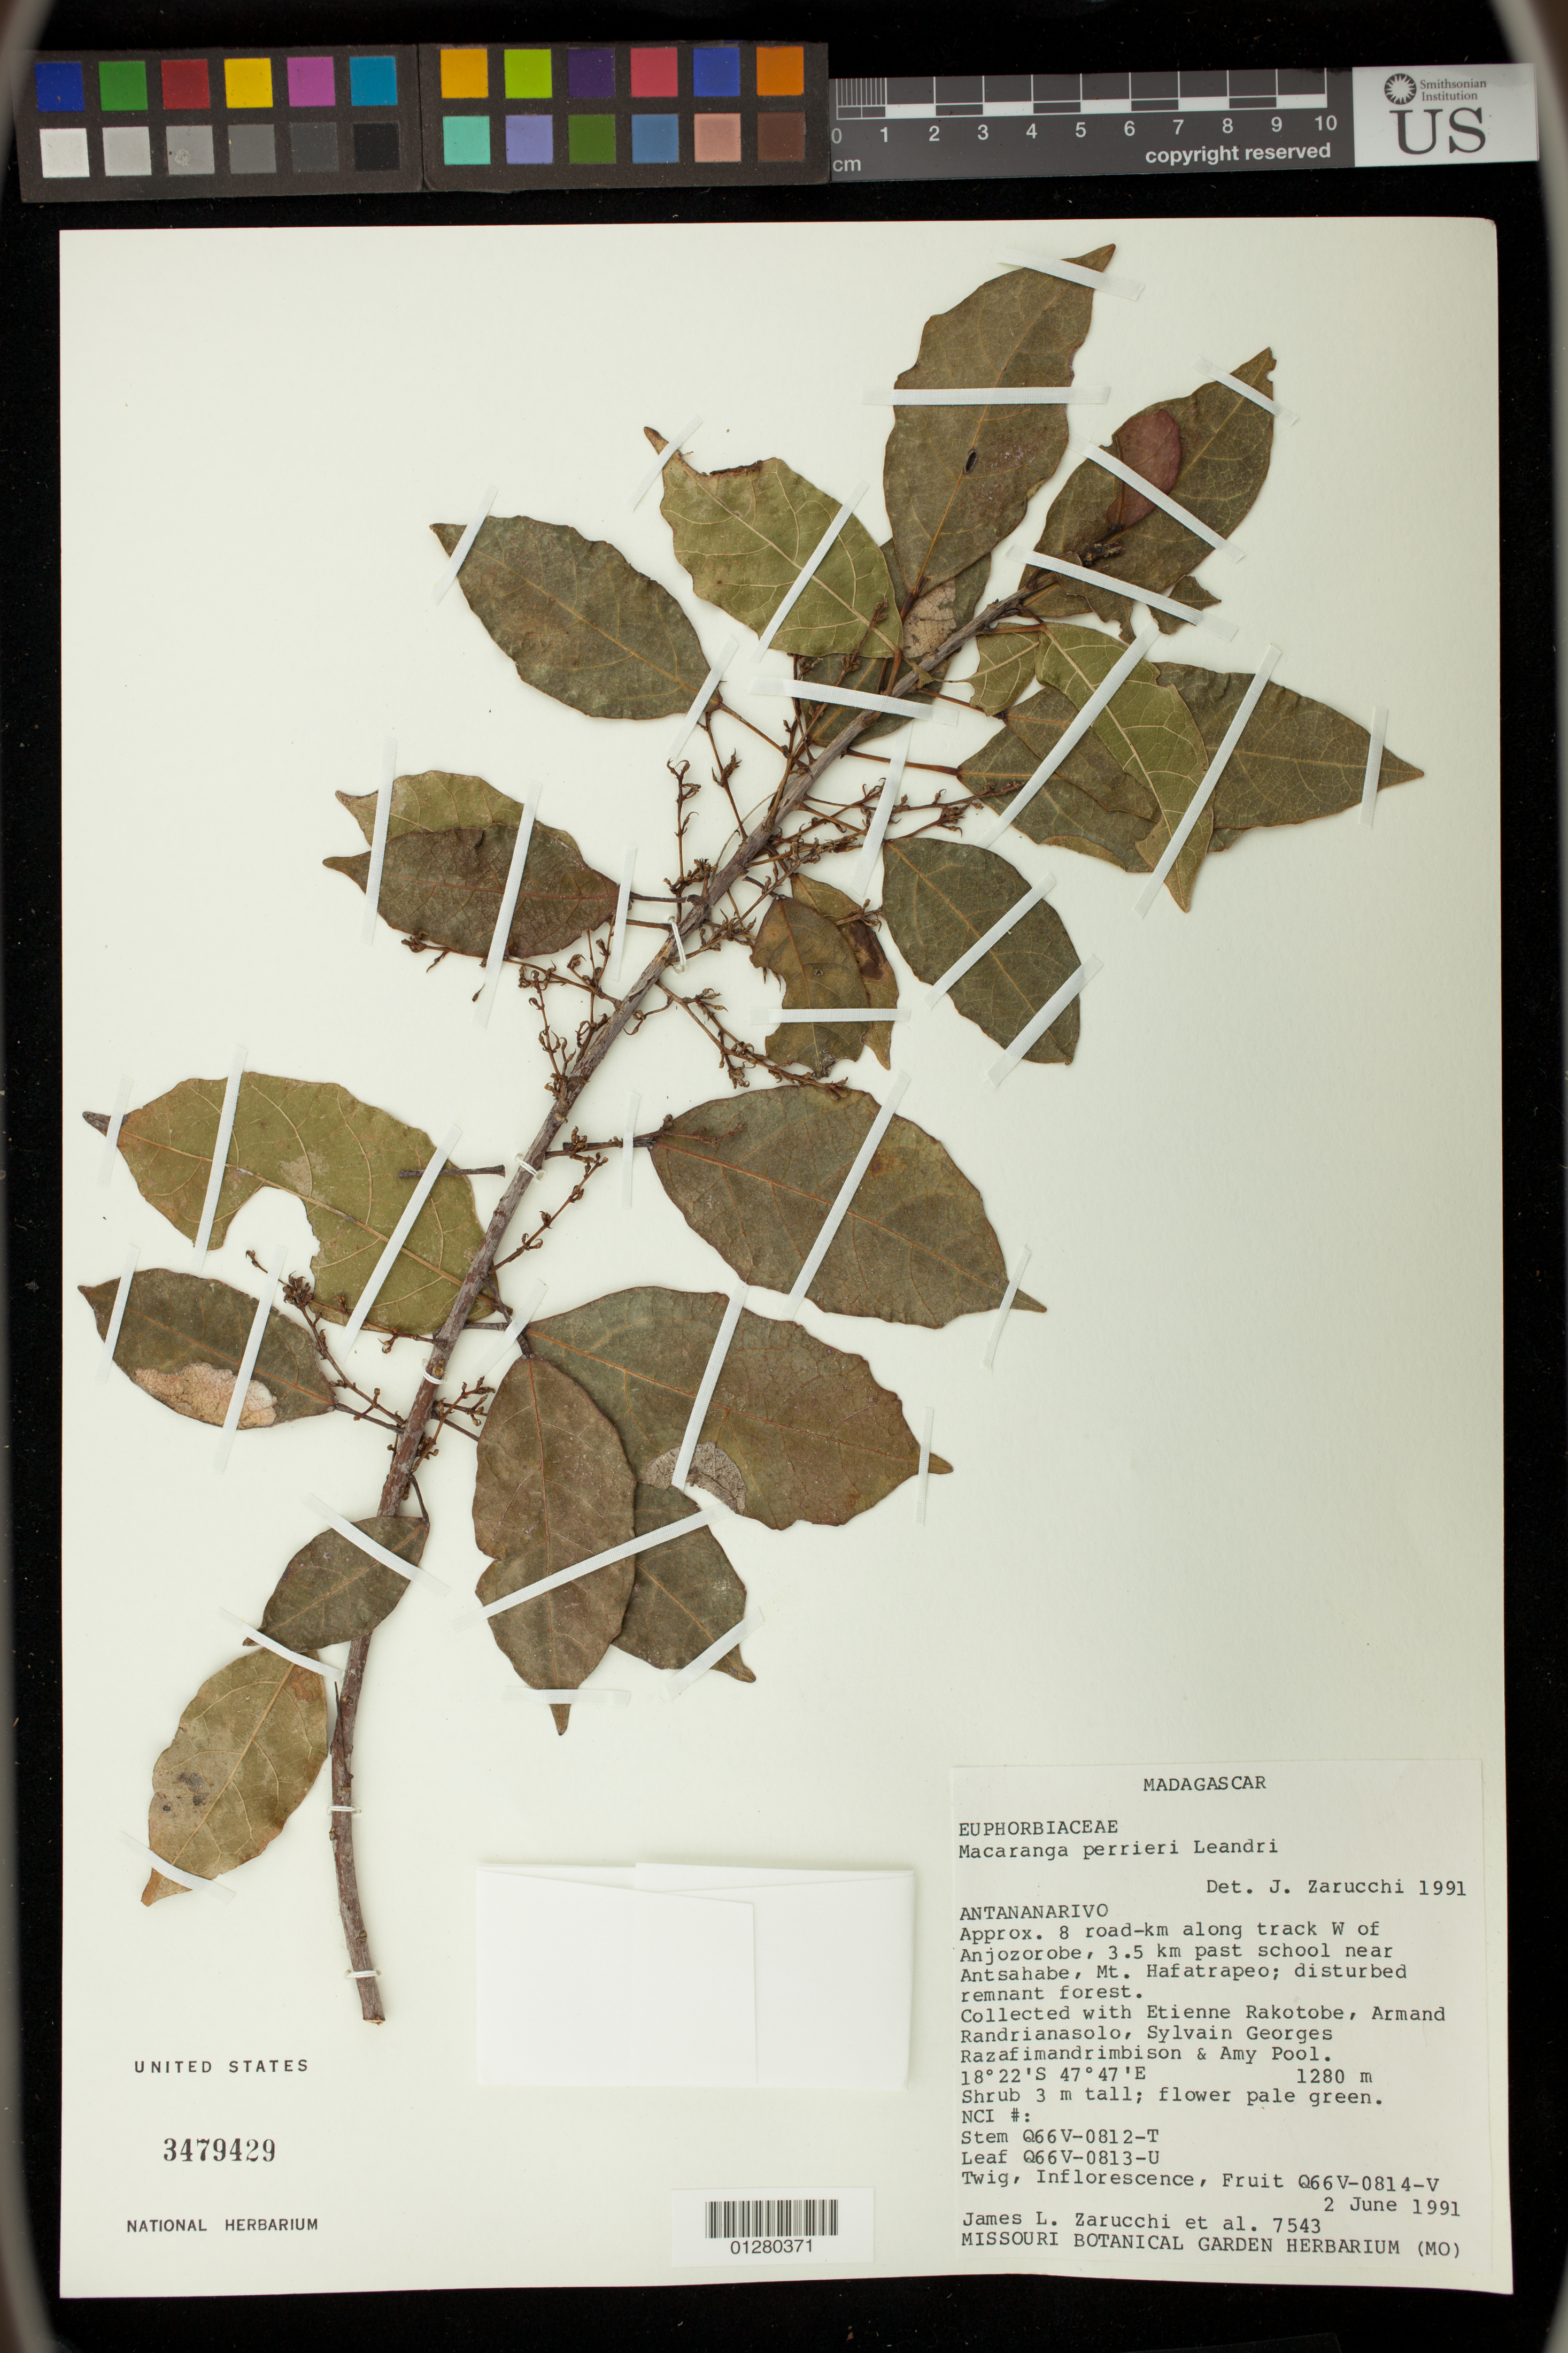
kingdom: Plantae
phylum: Tracheophyta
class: Magnoliopsida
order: Malpighiales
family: Euphorbiaceae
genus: Macaranga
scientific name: Macaranga perrieri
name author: Leandri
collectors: J. L. Zarucchi, E. Rakotobe, A. Randrianasolo, S. Razafimandimbison & A. Pool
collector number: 7543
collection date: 1991-06-02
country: Madagascar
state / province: Analamanga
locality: Antananarivo. Approx. 8 road-km along track W of Anjozorobe, 3.5 km past school near Antsahabe, Mt. Hafatrapeo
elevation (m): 1280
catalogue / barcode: US 3479429